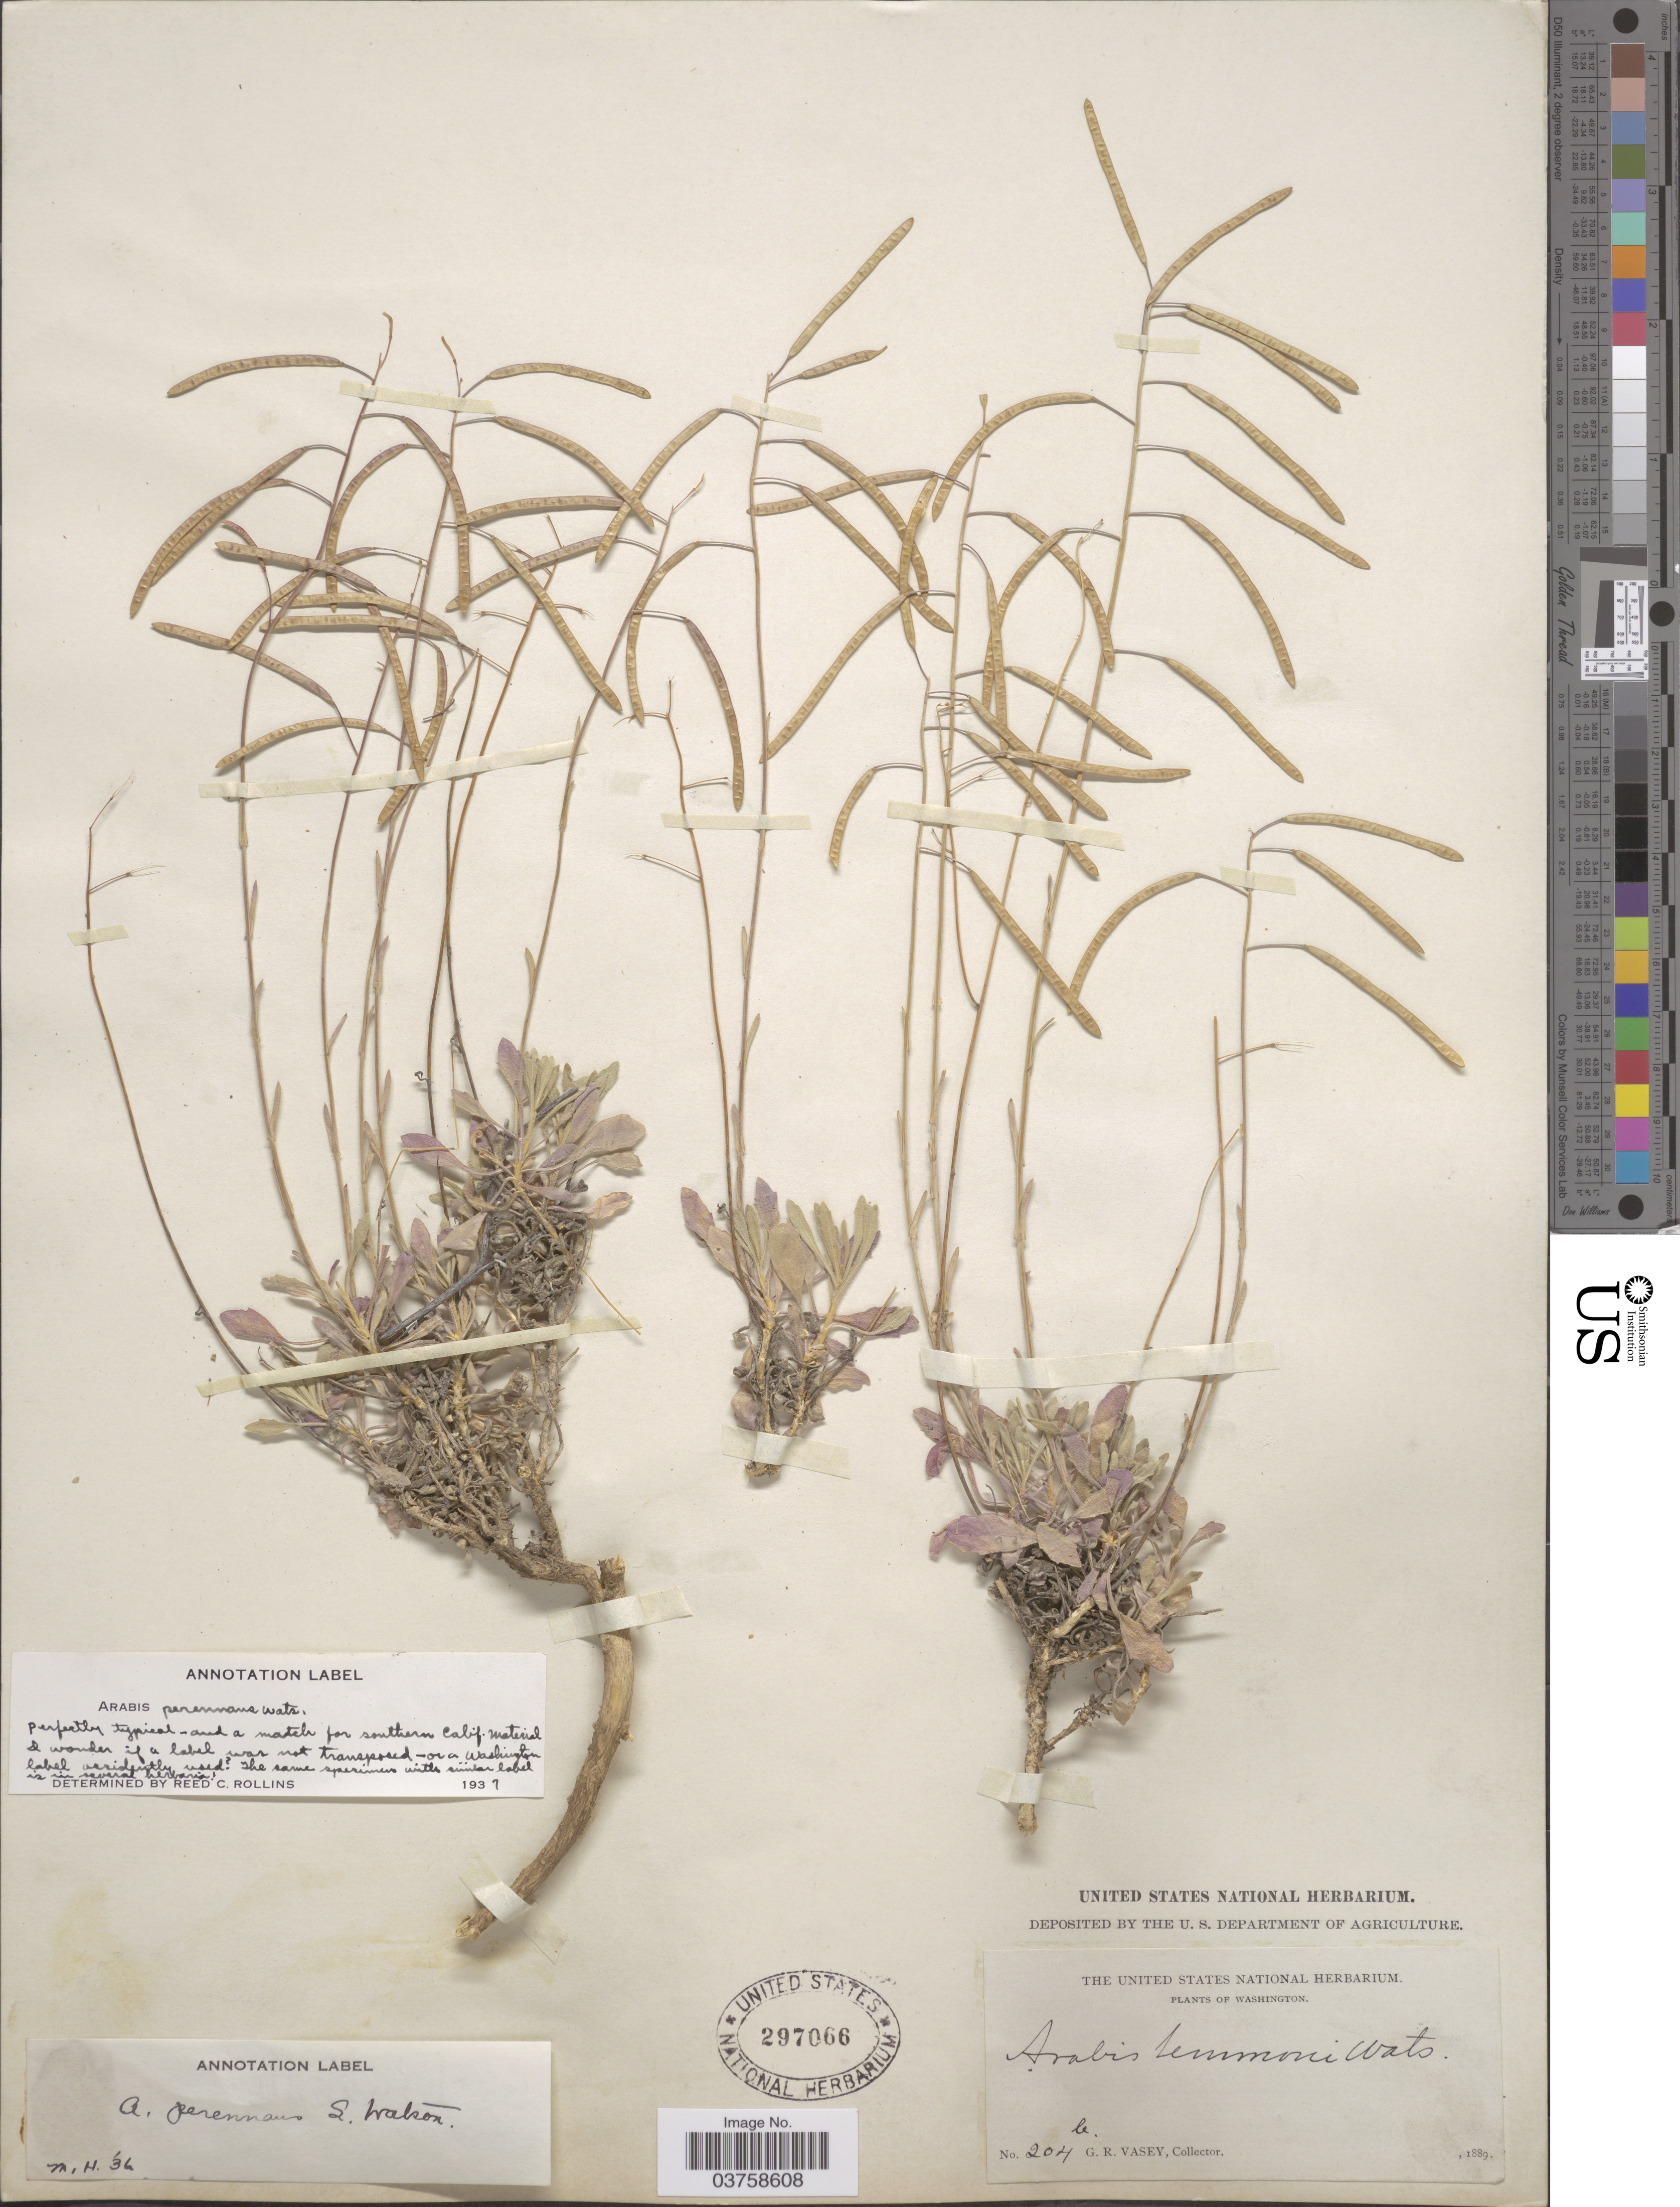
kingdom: Plantae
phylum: Tracheophyta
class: Magnoliopsida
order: Brassicales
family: Brassicaceae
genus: Arabis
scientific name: Arabis perennans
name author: S. Watson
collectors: G. R. Vasey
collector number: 204b?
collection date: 1889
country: United States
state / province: Washington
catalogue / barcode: US 297066